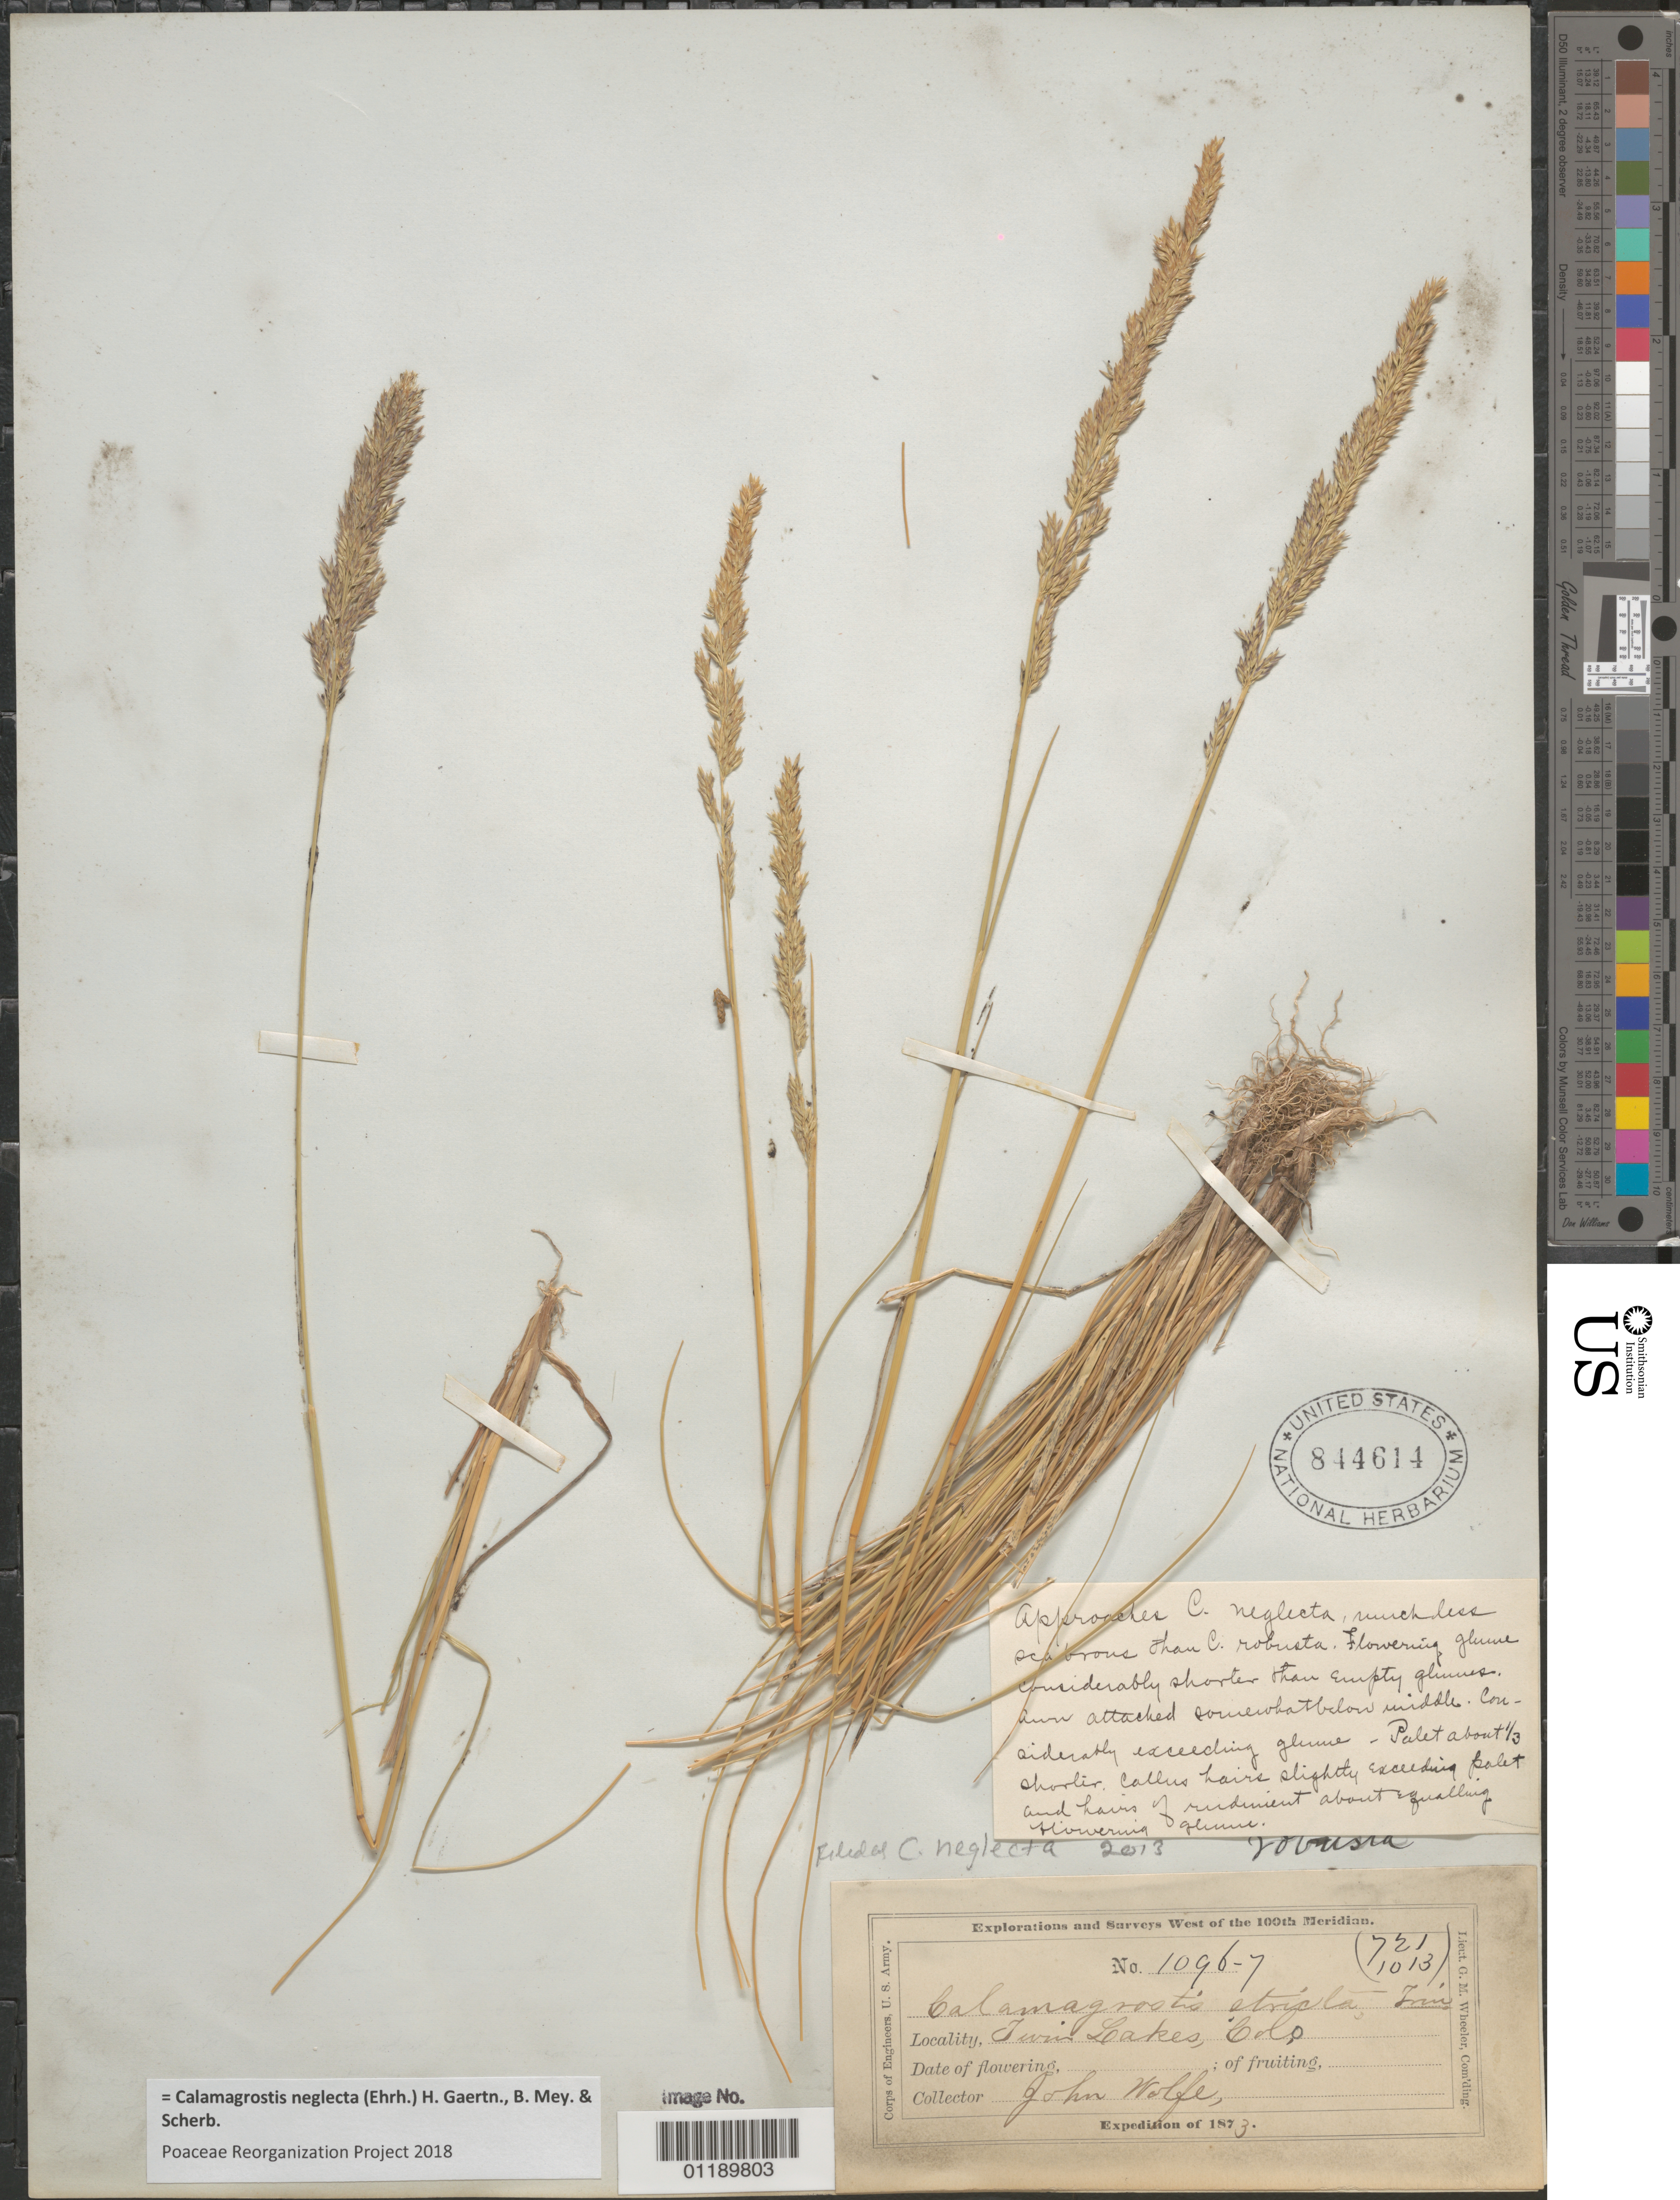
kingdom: Plantae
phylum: Tracheophyta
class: Liliopsida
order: Poales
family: Poaceae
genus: Calamagrostis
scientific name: Calamagrostis neglecta (Ehrh.) Gaertner et al.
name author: (Ehrhart) G. Gaertn. et al.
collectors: J. Wolf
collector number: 1096-7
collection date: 1873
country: United States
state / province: Colorado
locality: Twin Lake.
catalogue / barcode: US 844614